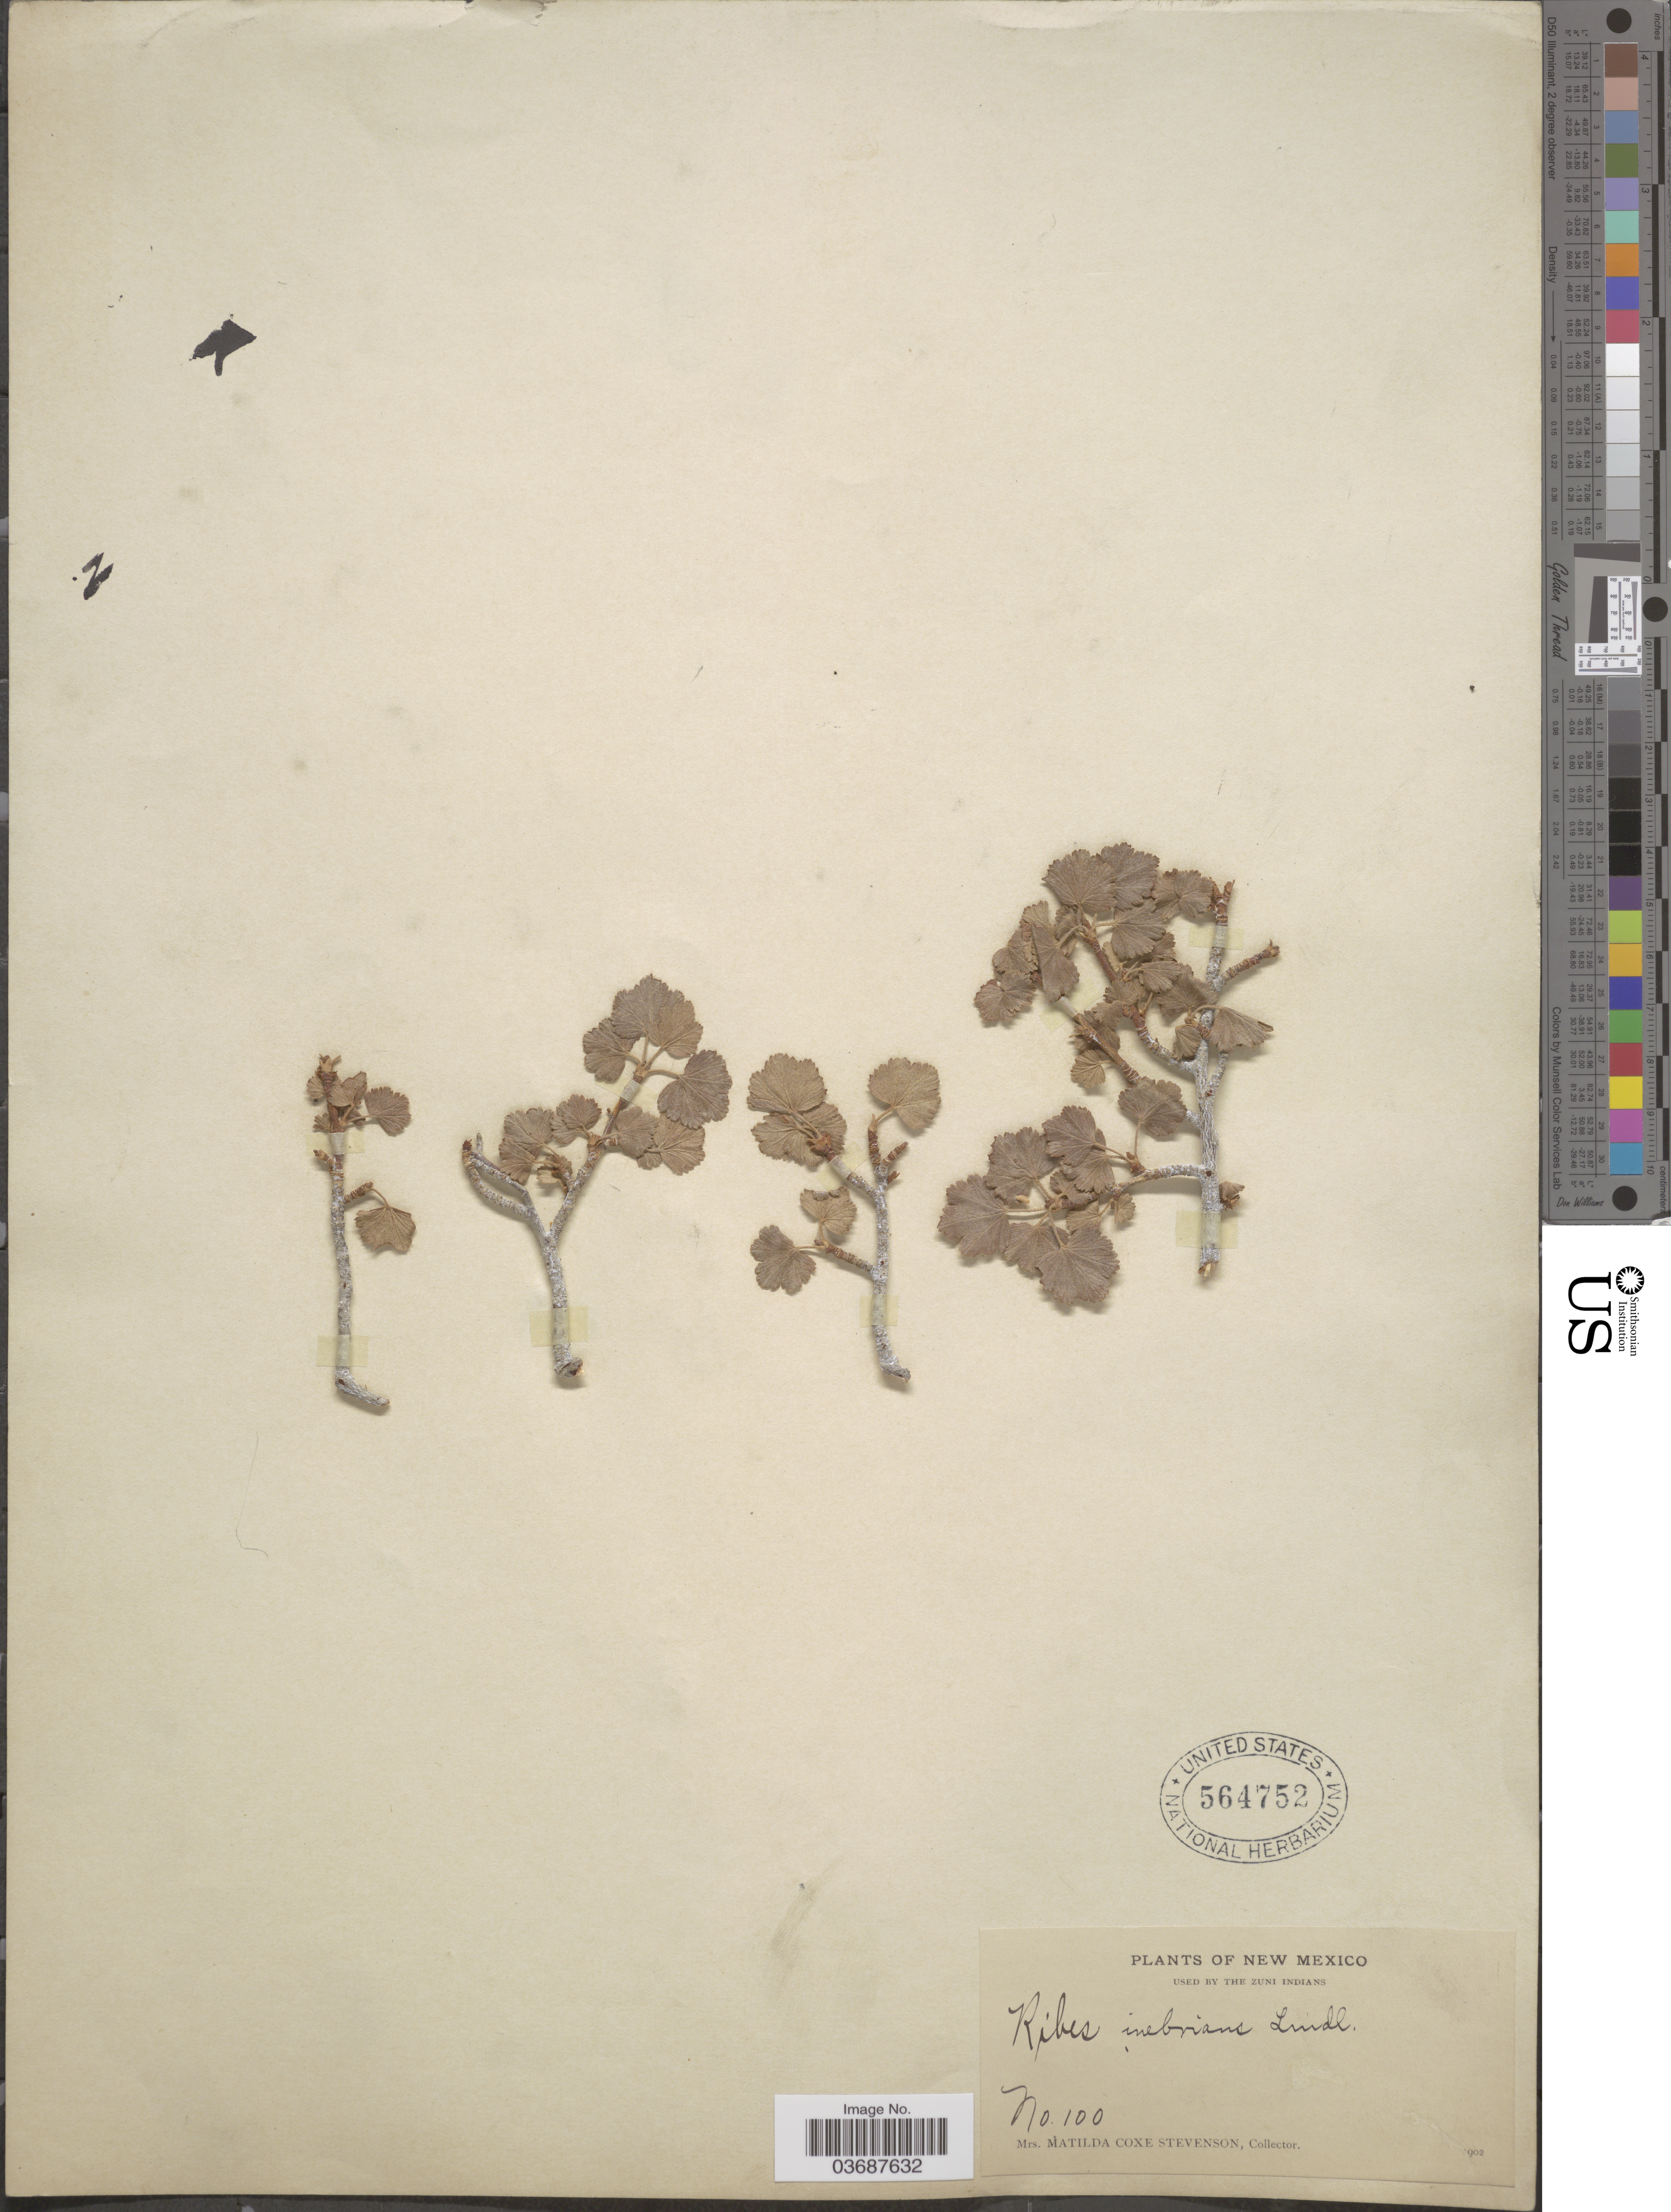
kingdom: Plantae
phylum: Tracheophyta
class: Magnoliopsida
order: Saxifragales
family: Grossulariaceae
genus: Ribes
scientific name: Ribes inebrians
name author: Lindl.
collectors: M. Stevenson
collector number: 100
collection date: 1902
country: United States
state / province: New Mexico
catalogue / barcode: US 564752